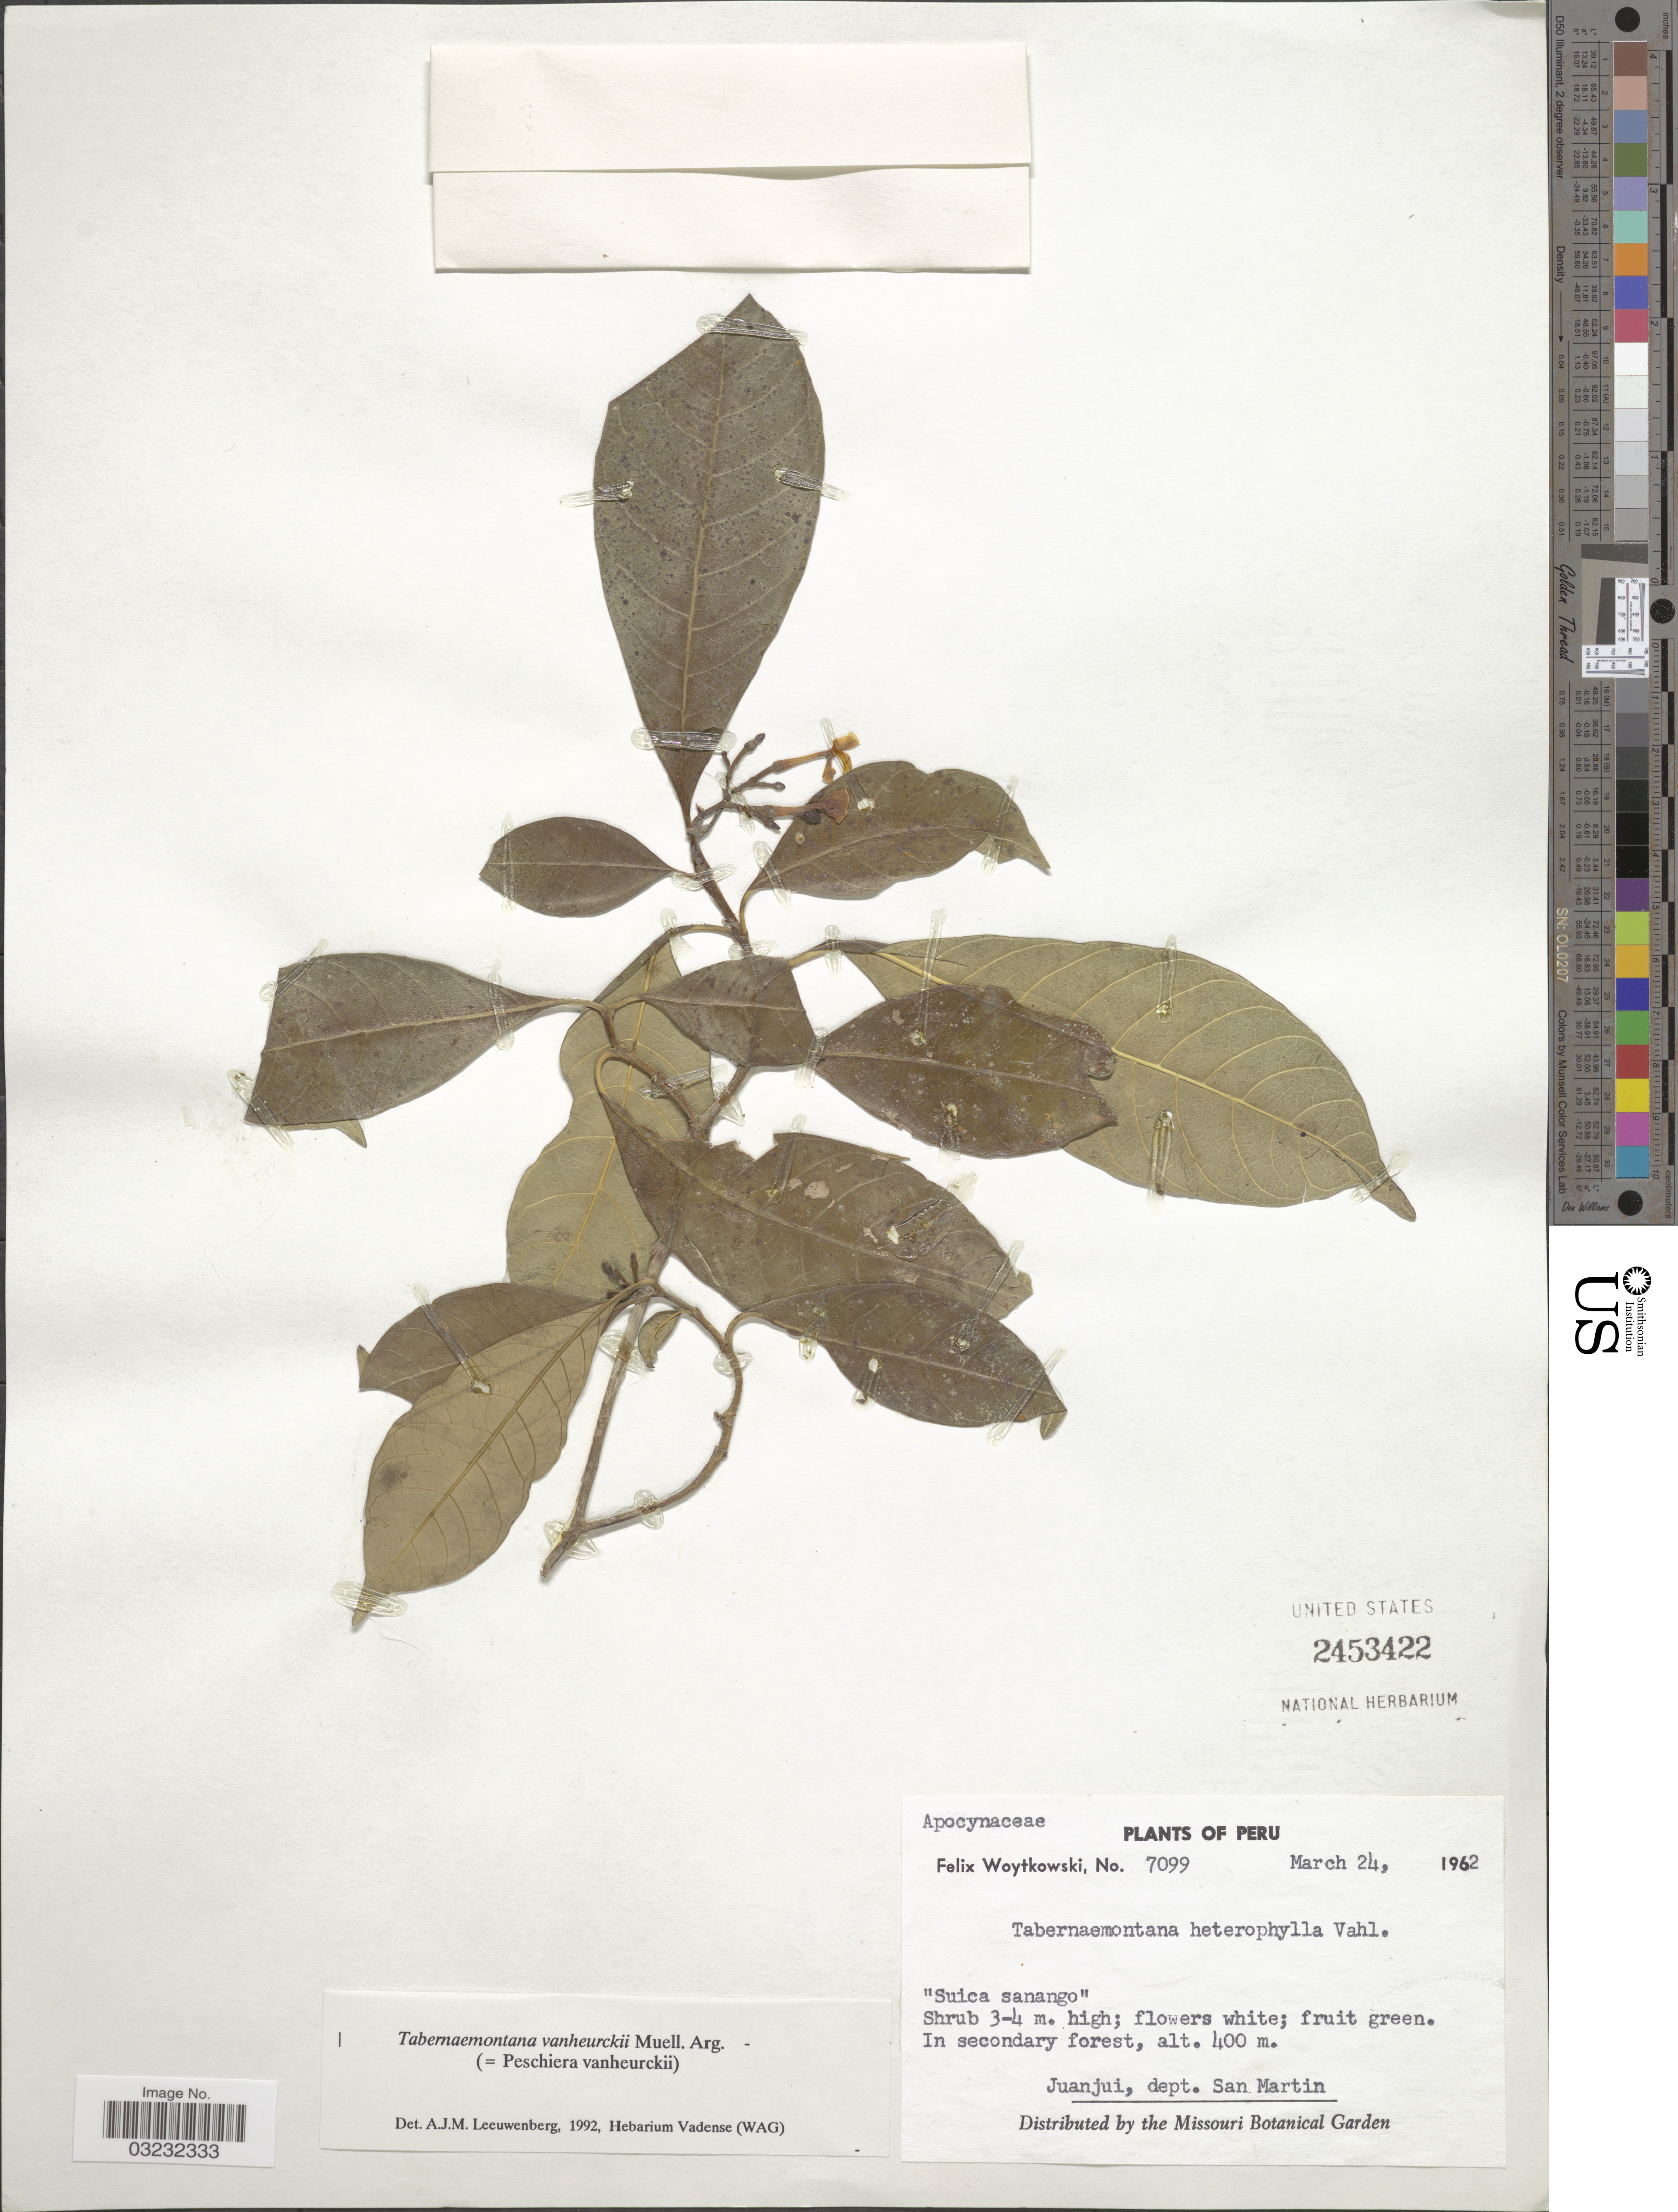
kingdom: Plantae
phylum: Tracheophyta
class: Magnoliopsida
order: Gentianales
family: Apocynaceae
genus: Tabernaemontana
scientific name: Tabernaemontana vanheurckii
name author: Müll. Arg.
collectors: F. Woytkowski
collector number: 7099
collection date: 1962-03-24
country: Peru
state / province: San Martín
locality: Juanjui, dept. San Martin.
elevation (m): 400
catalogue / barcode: US 2453422